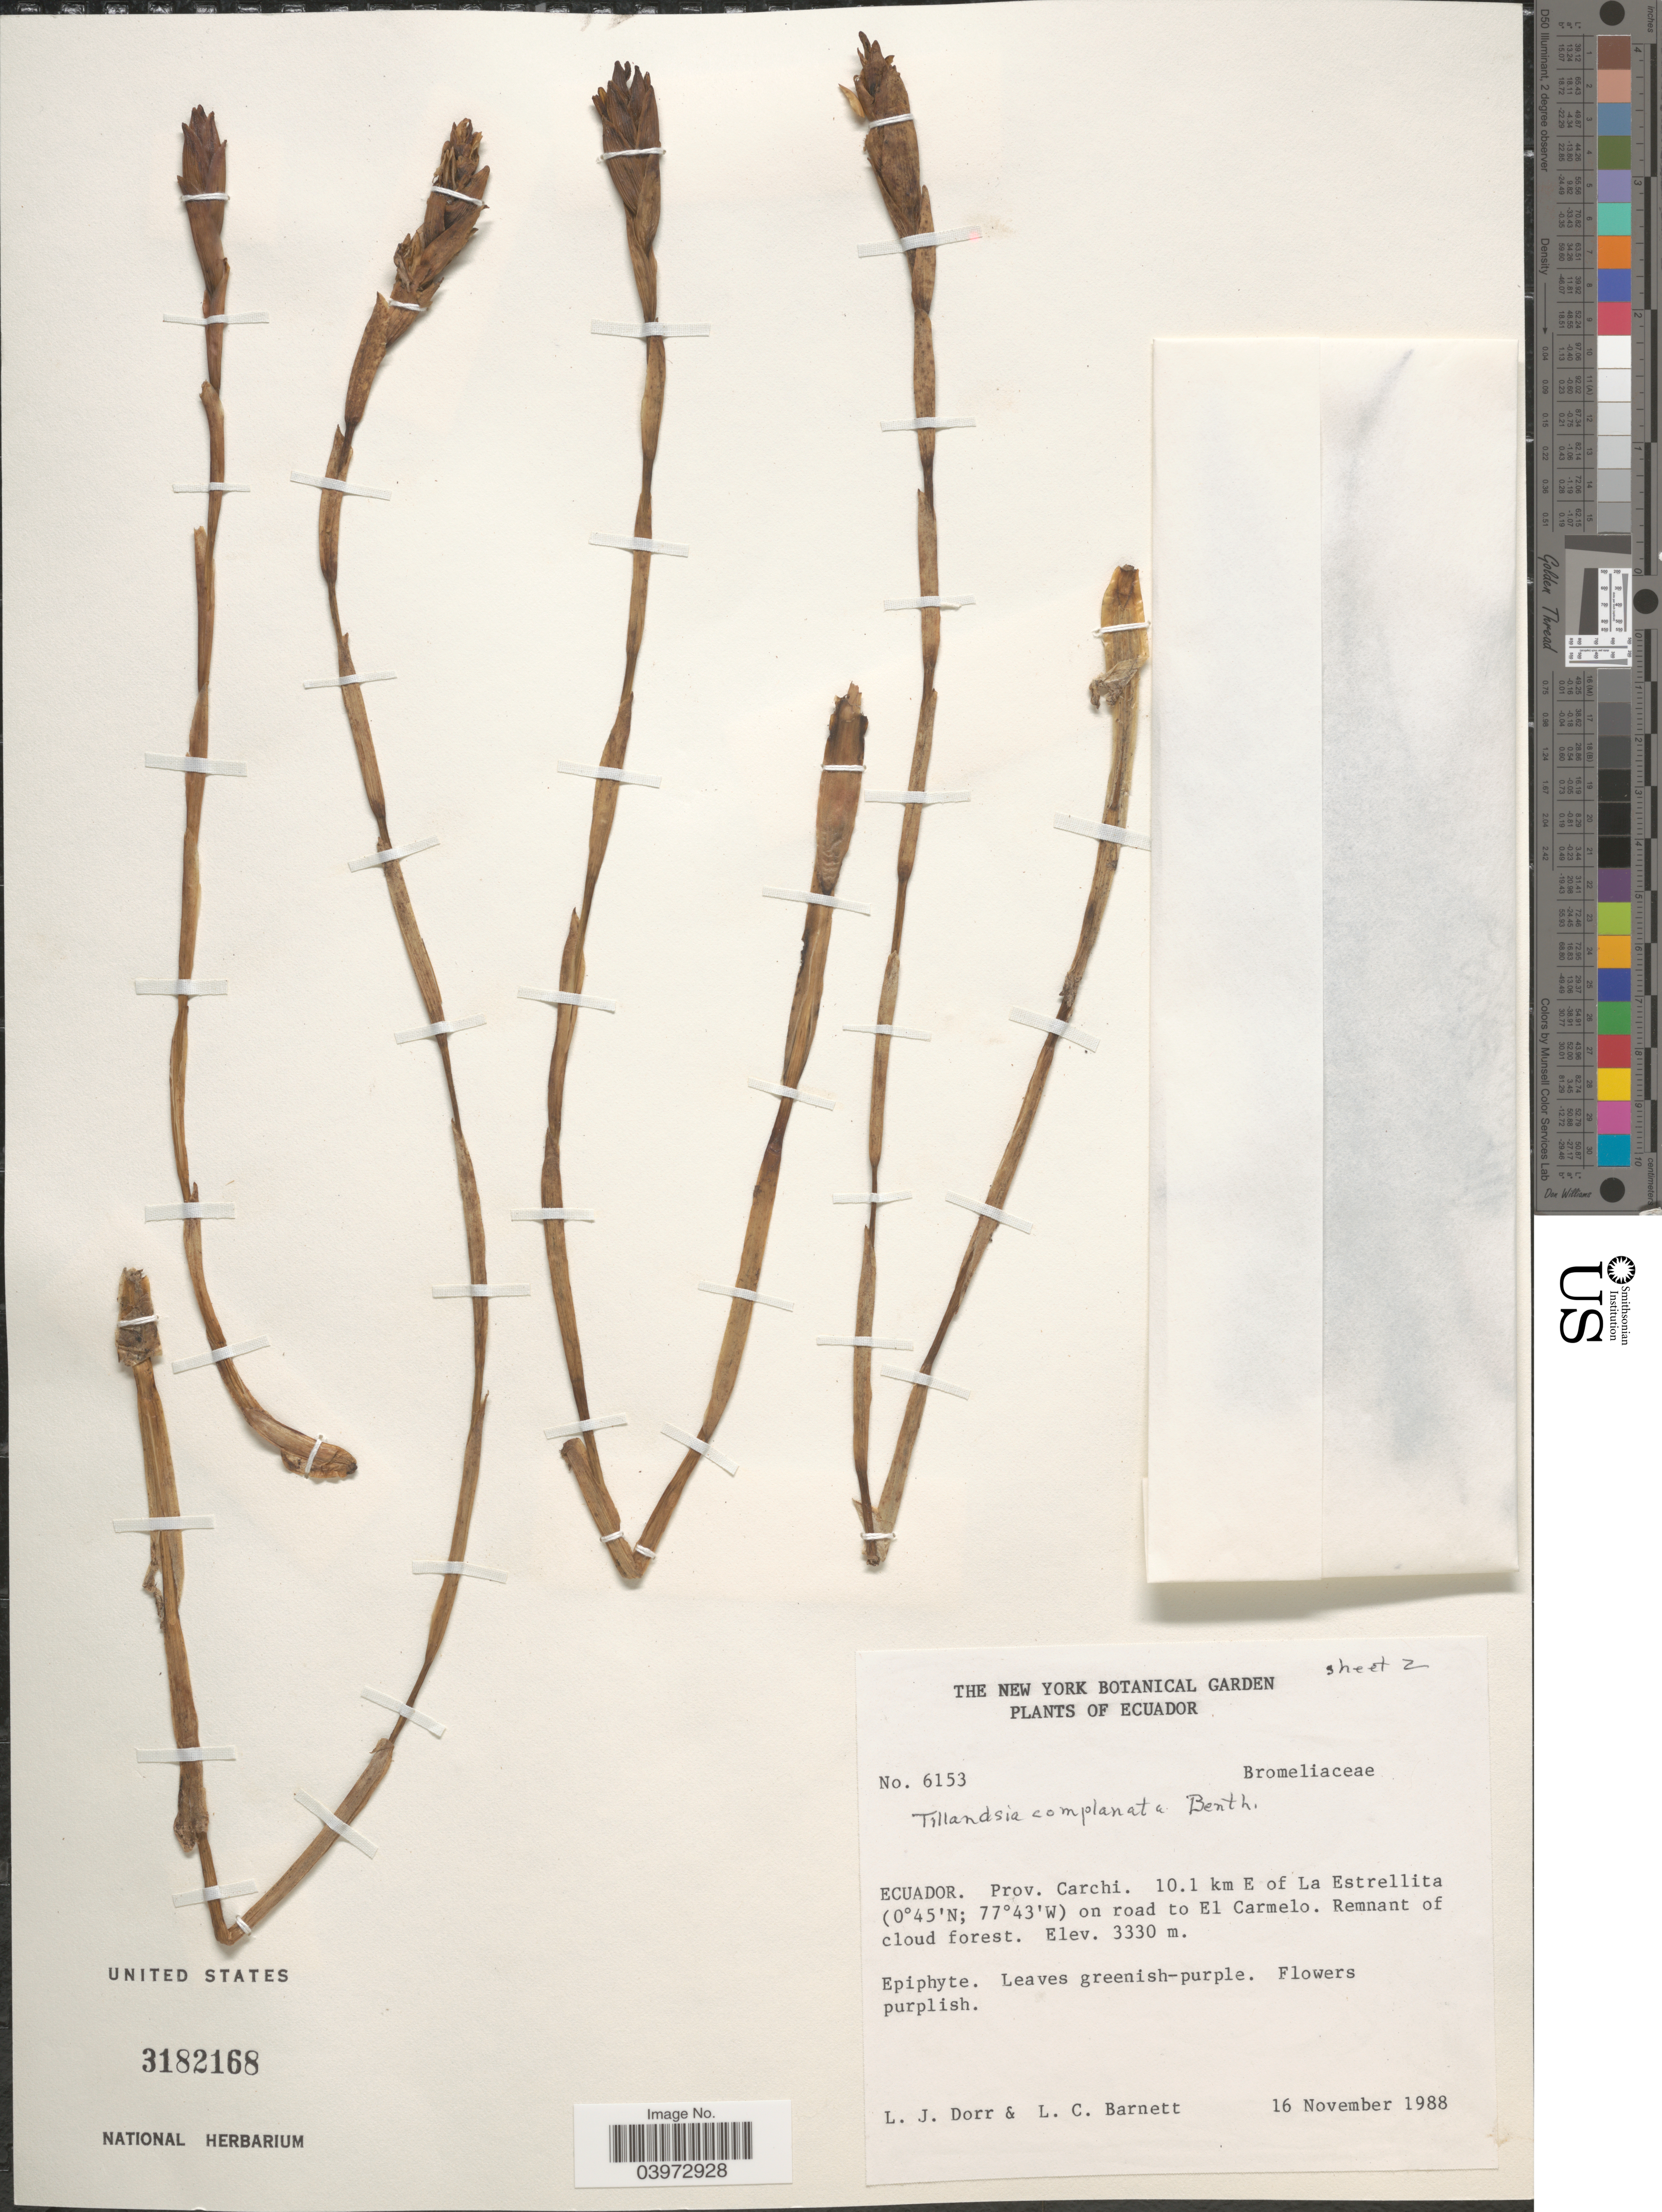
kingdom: Plantae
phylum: Tracheophyta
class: Liliopsida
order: Poales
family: Bromeliaceae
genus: Tillandsia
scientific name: Tillandsia complanata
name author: Benth.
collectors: L. J. Dorr & L. C. Barnett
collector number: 6153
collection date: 1988-11-16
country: Ecuador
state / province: Carchi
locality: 10.1 km E of La Estrellita on road to El Carmelo.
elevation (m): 3330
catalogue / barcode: US 3182168